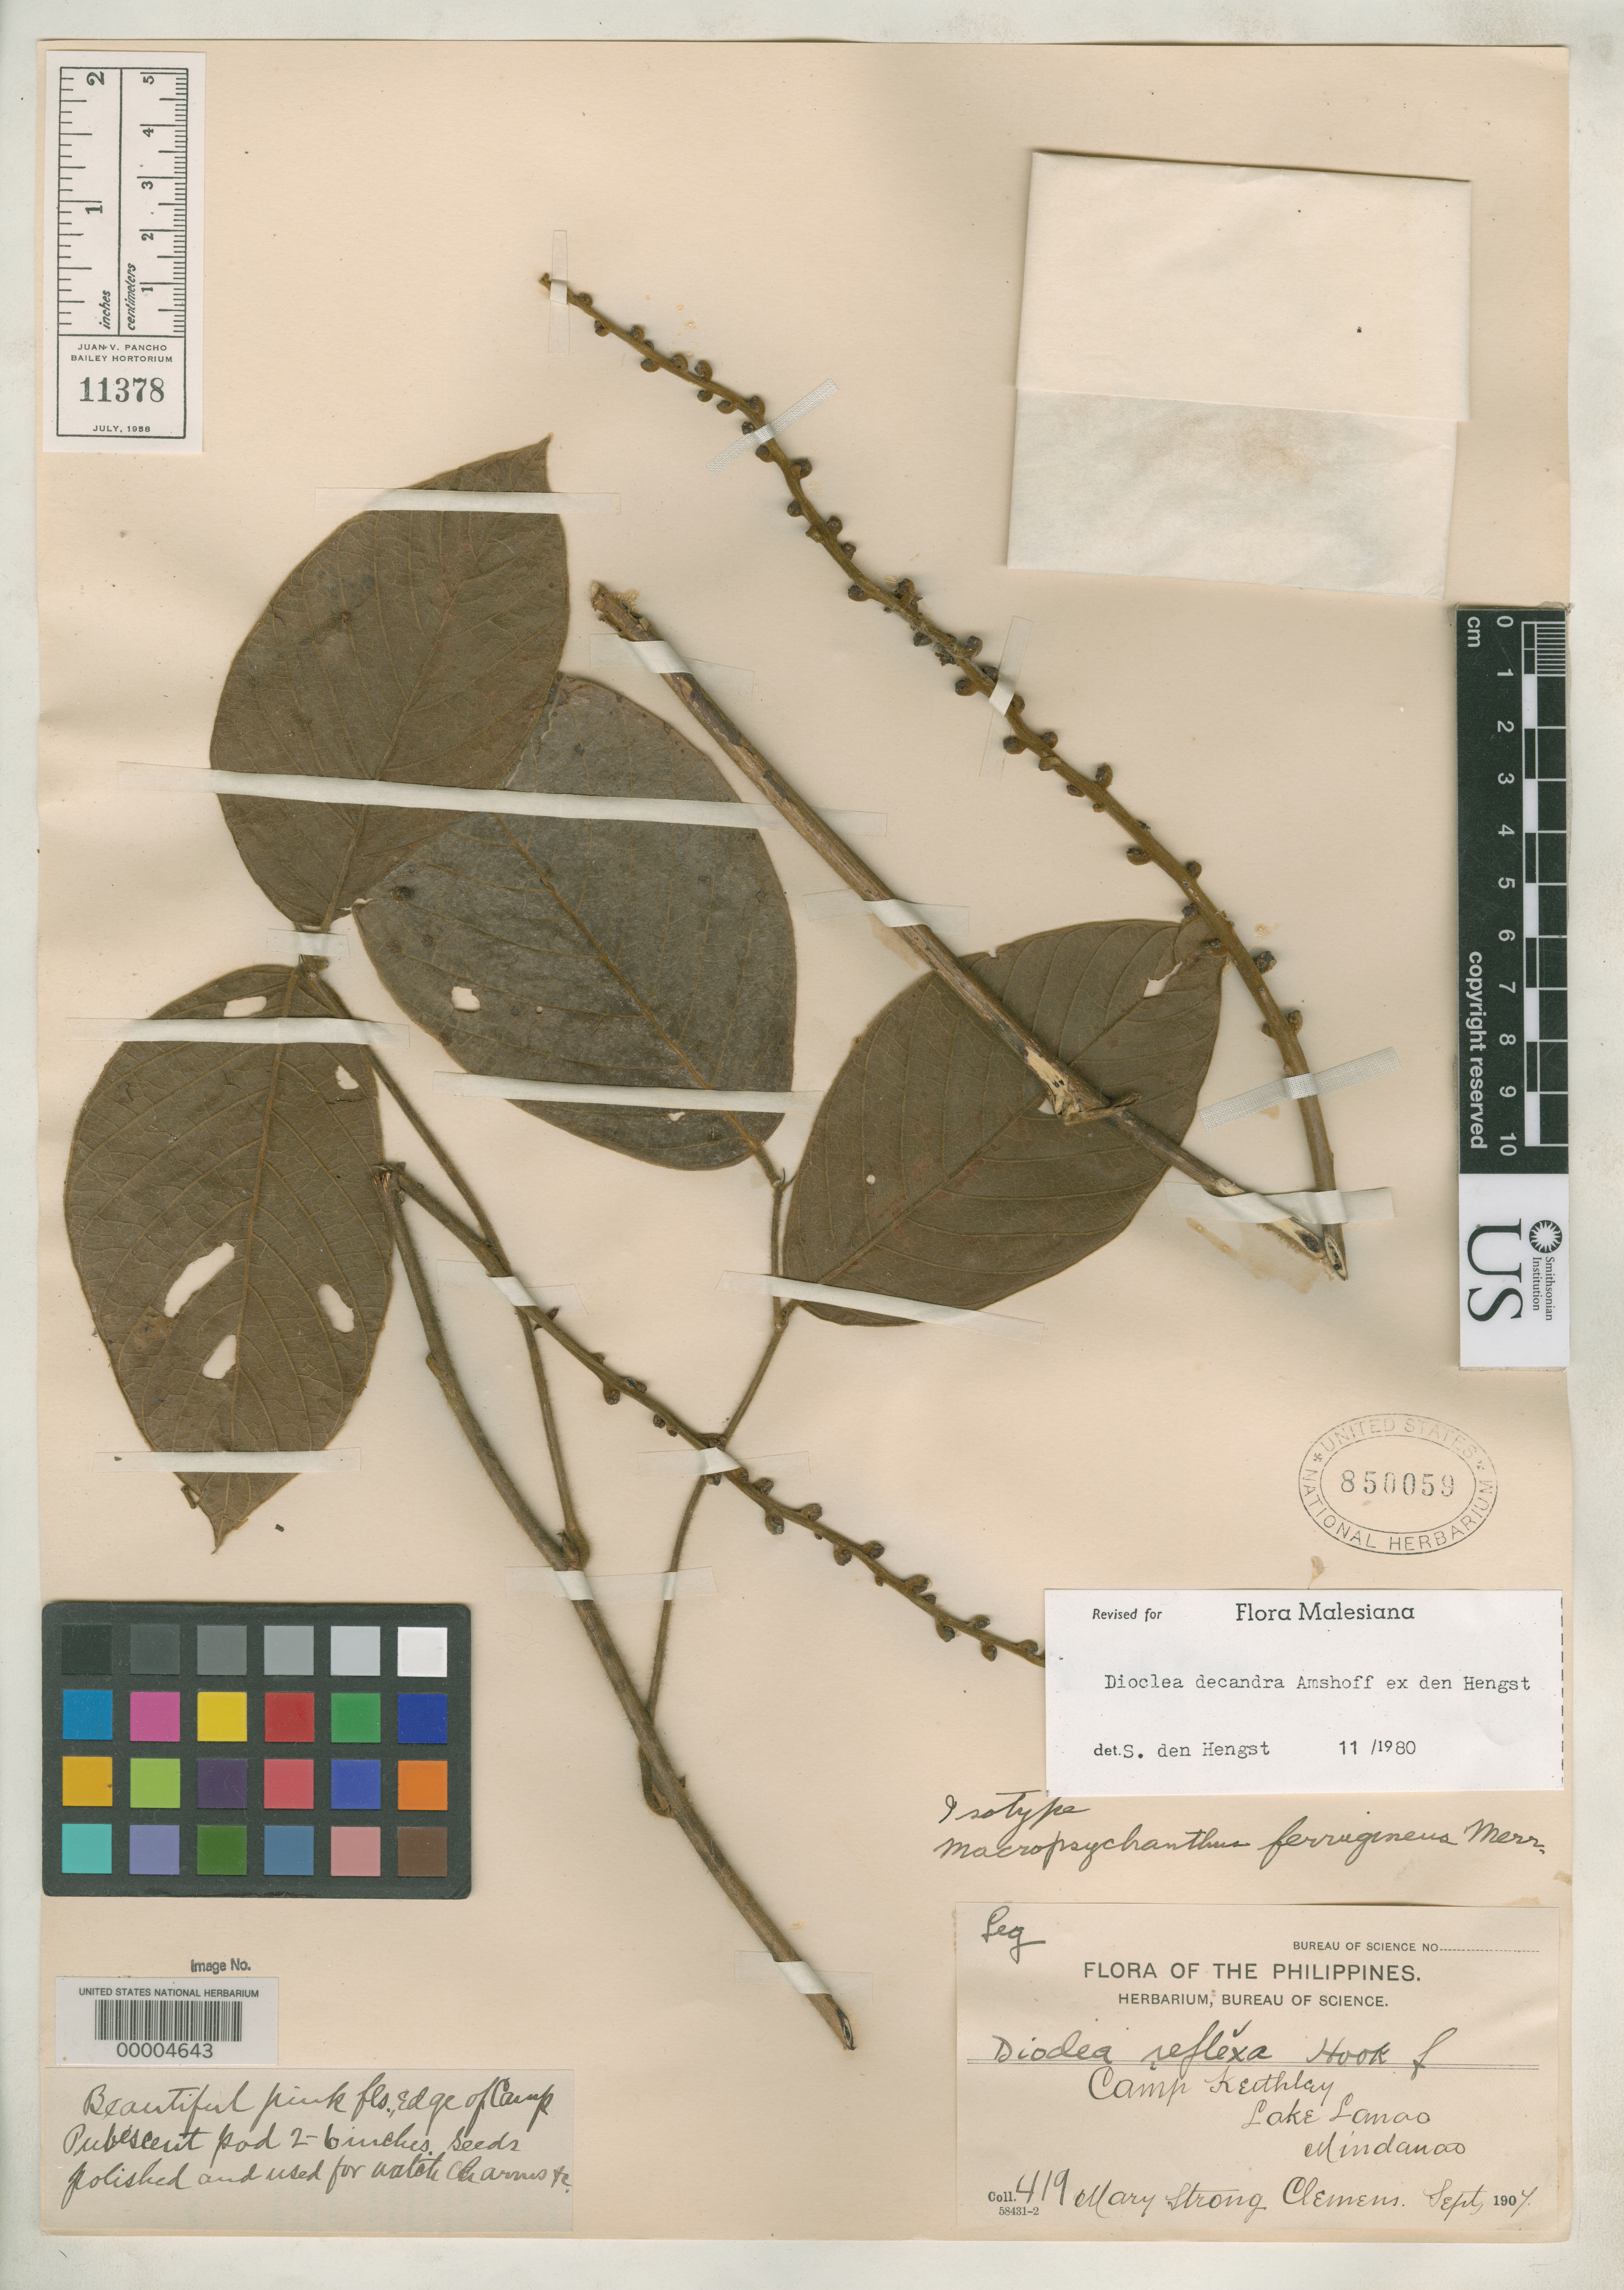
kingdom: Plantae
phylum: Tracheophyta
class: Magnoliopsida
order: Fabales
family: Fabaceae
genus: Macropsychanthus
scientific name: Macropsychanthus ferrugineus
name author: Merr.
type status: Lectotype; Isosyntype; Holotype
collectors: M. S. Clemens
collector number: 419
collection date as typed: Sep 1907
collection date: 1907-09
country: Philippines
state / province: Muslim Mindanao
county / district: Lanao del Sur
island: Mindanao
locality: Camp Keithley, Lake Lanao, Mindanao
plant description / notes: Protologue, "Mindanao, Lake Laneo, Camp Keithley, Mrs. Clemens 419, and three sheets without number." Effectively lectotypified by Adema citing "holotype" at US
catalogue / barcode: US 850059